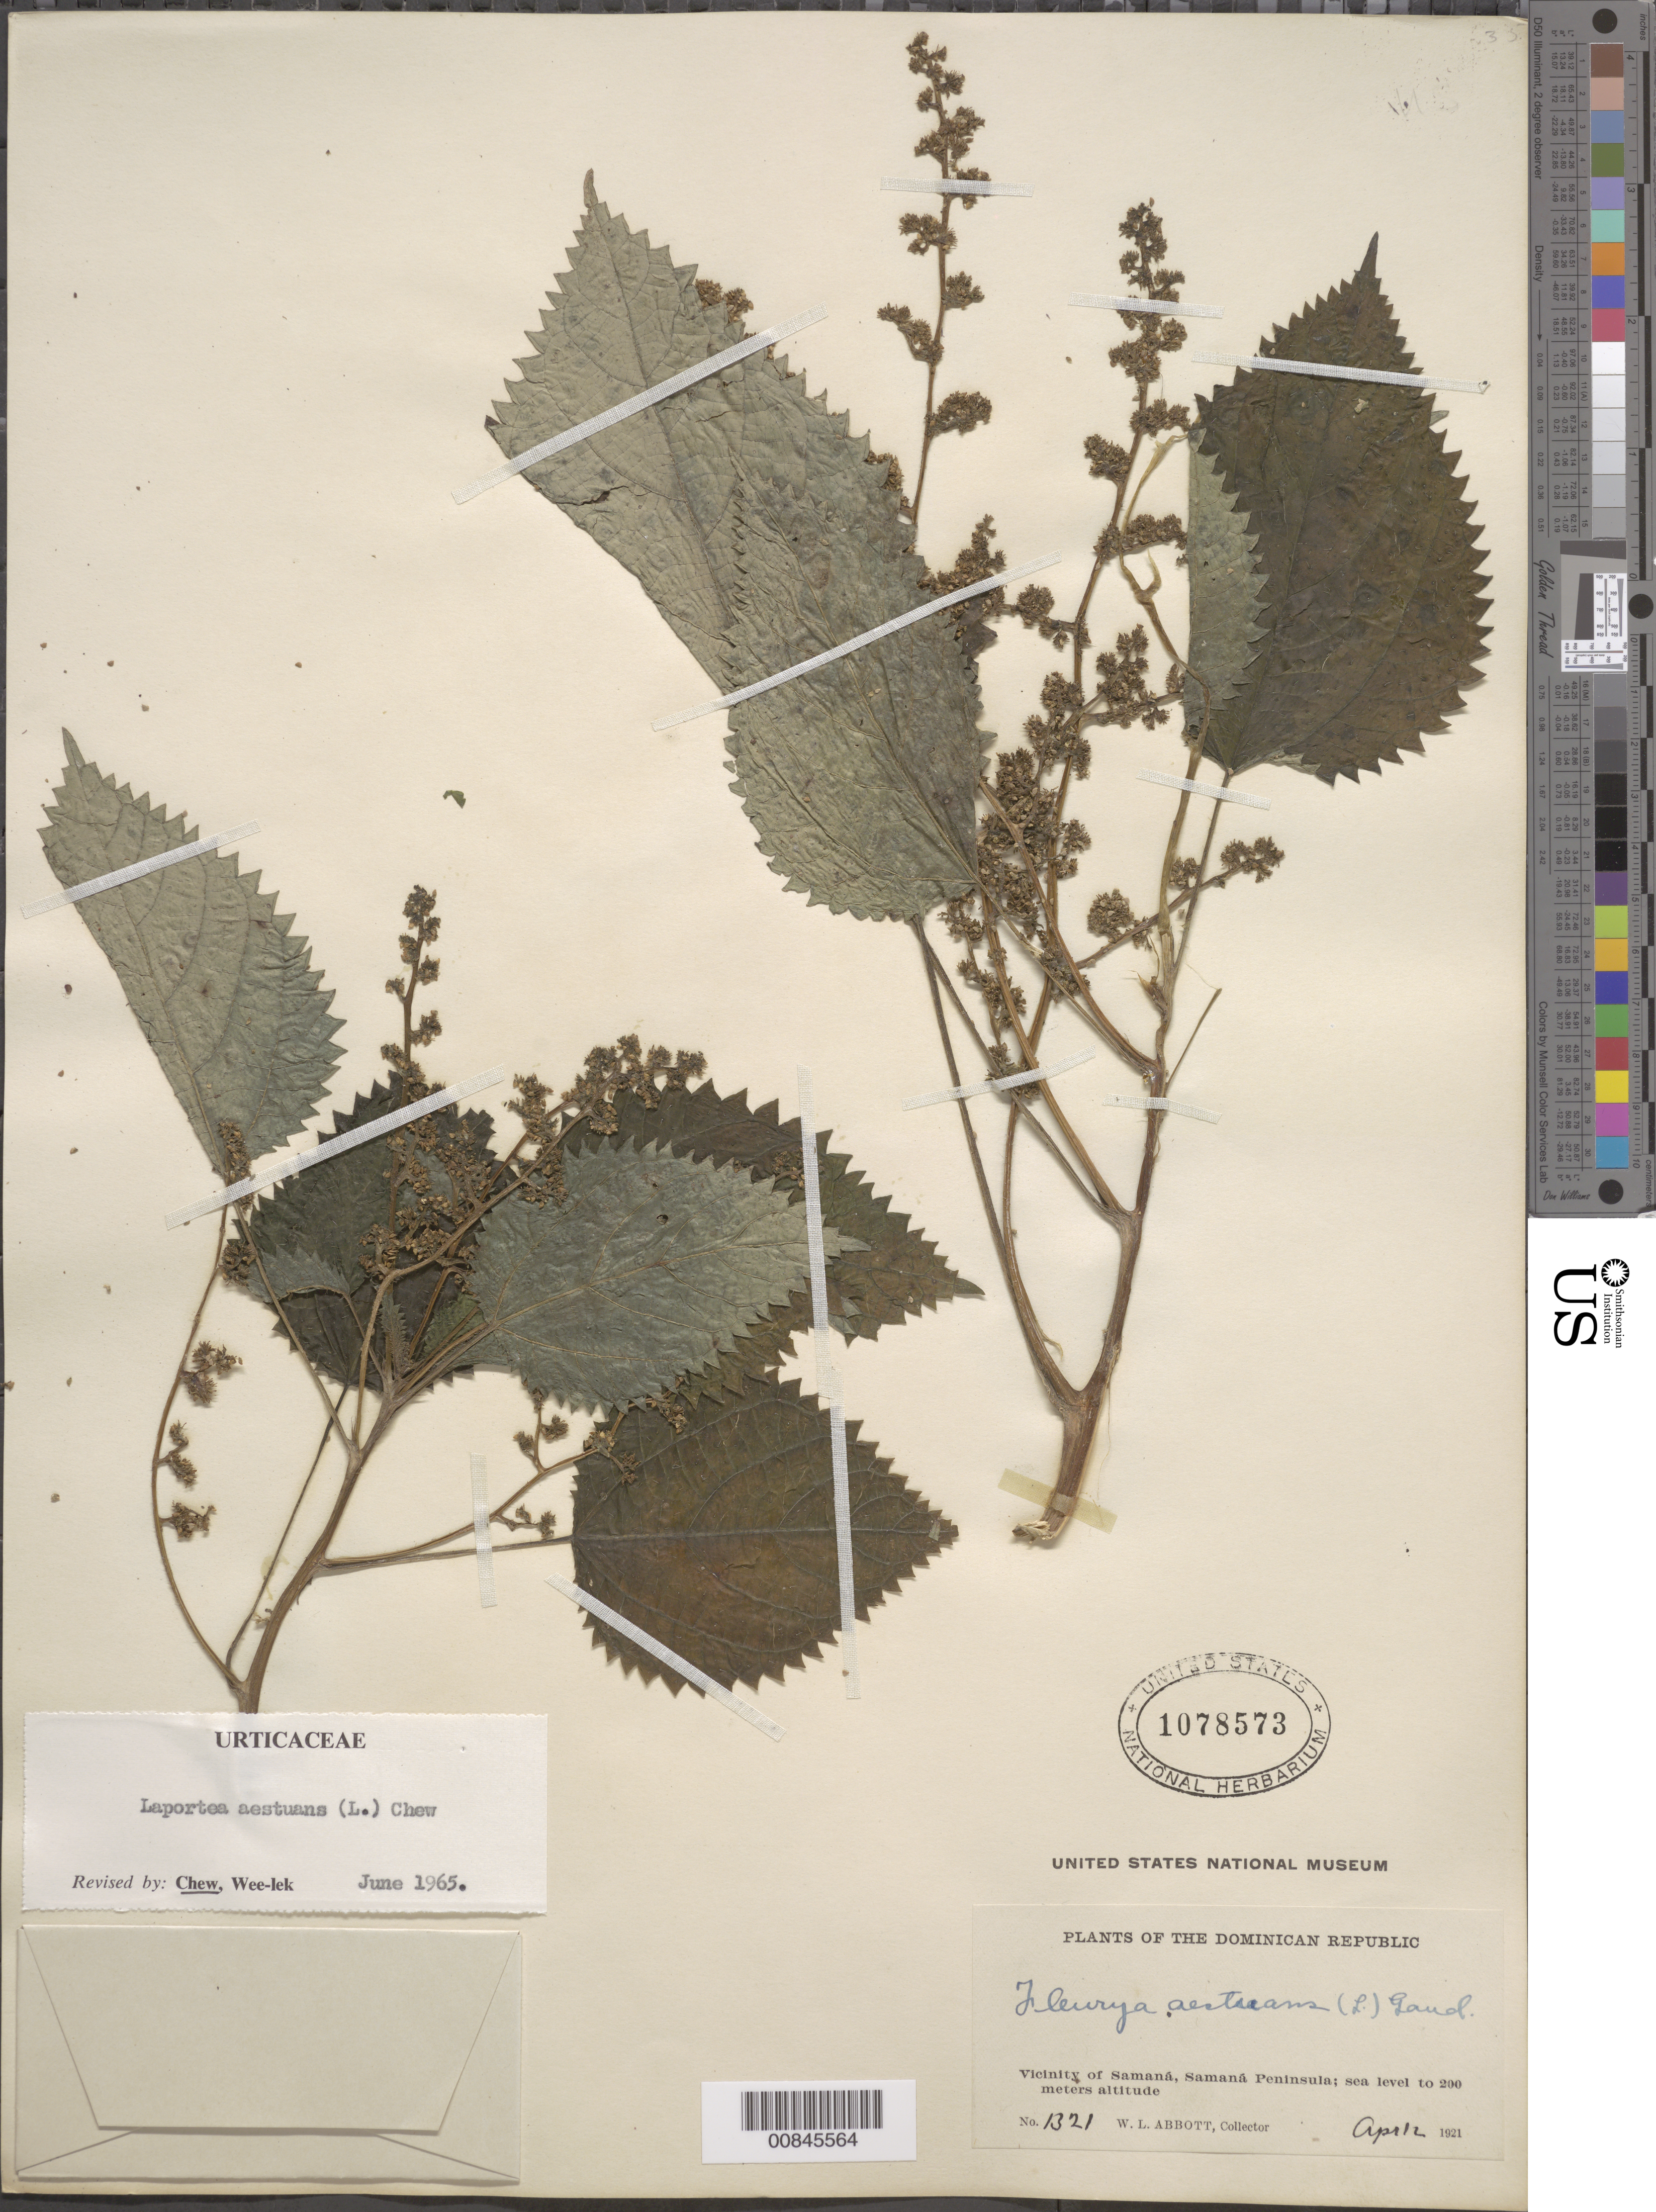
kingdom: Plantae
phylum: Tracheophyta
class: Magnoliopsida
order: Rosales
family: Urticaceae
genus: Laportea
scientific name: Laportea aestuans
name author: (L.) Chew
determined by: Chew, Wee-Lek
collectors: W. L. Abbott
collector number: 1321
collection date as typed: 12 Apr 1921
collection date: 1921-04-12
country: Dominican Republic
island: Hispaniola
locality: Vicinity of Samaná, Samaná Península.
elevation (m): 0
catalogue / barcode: US 1078573